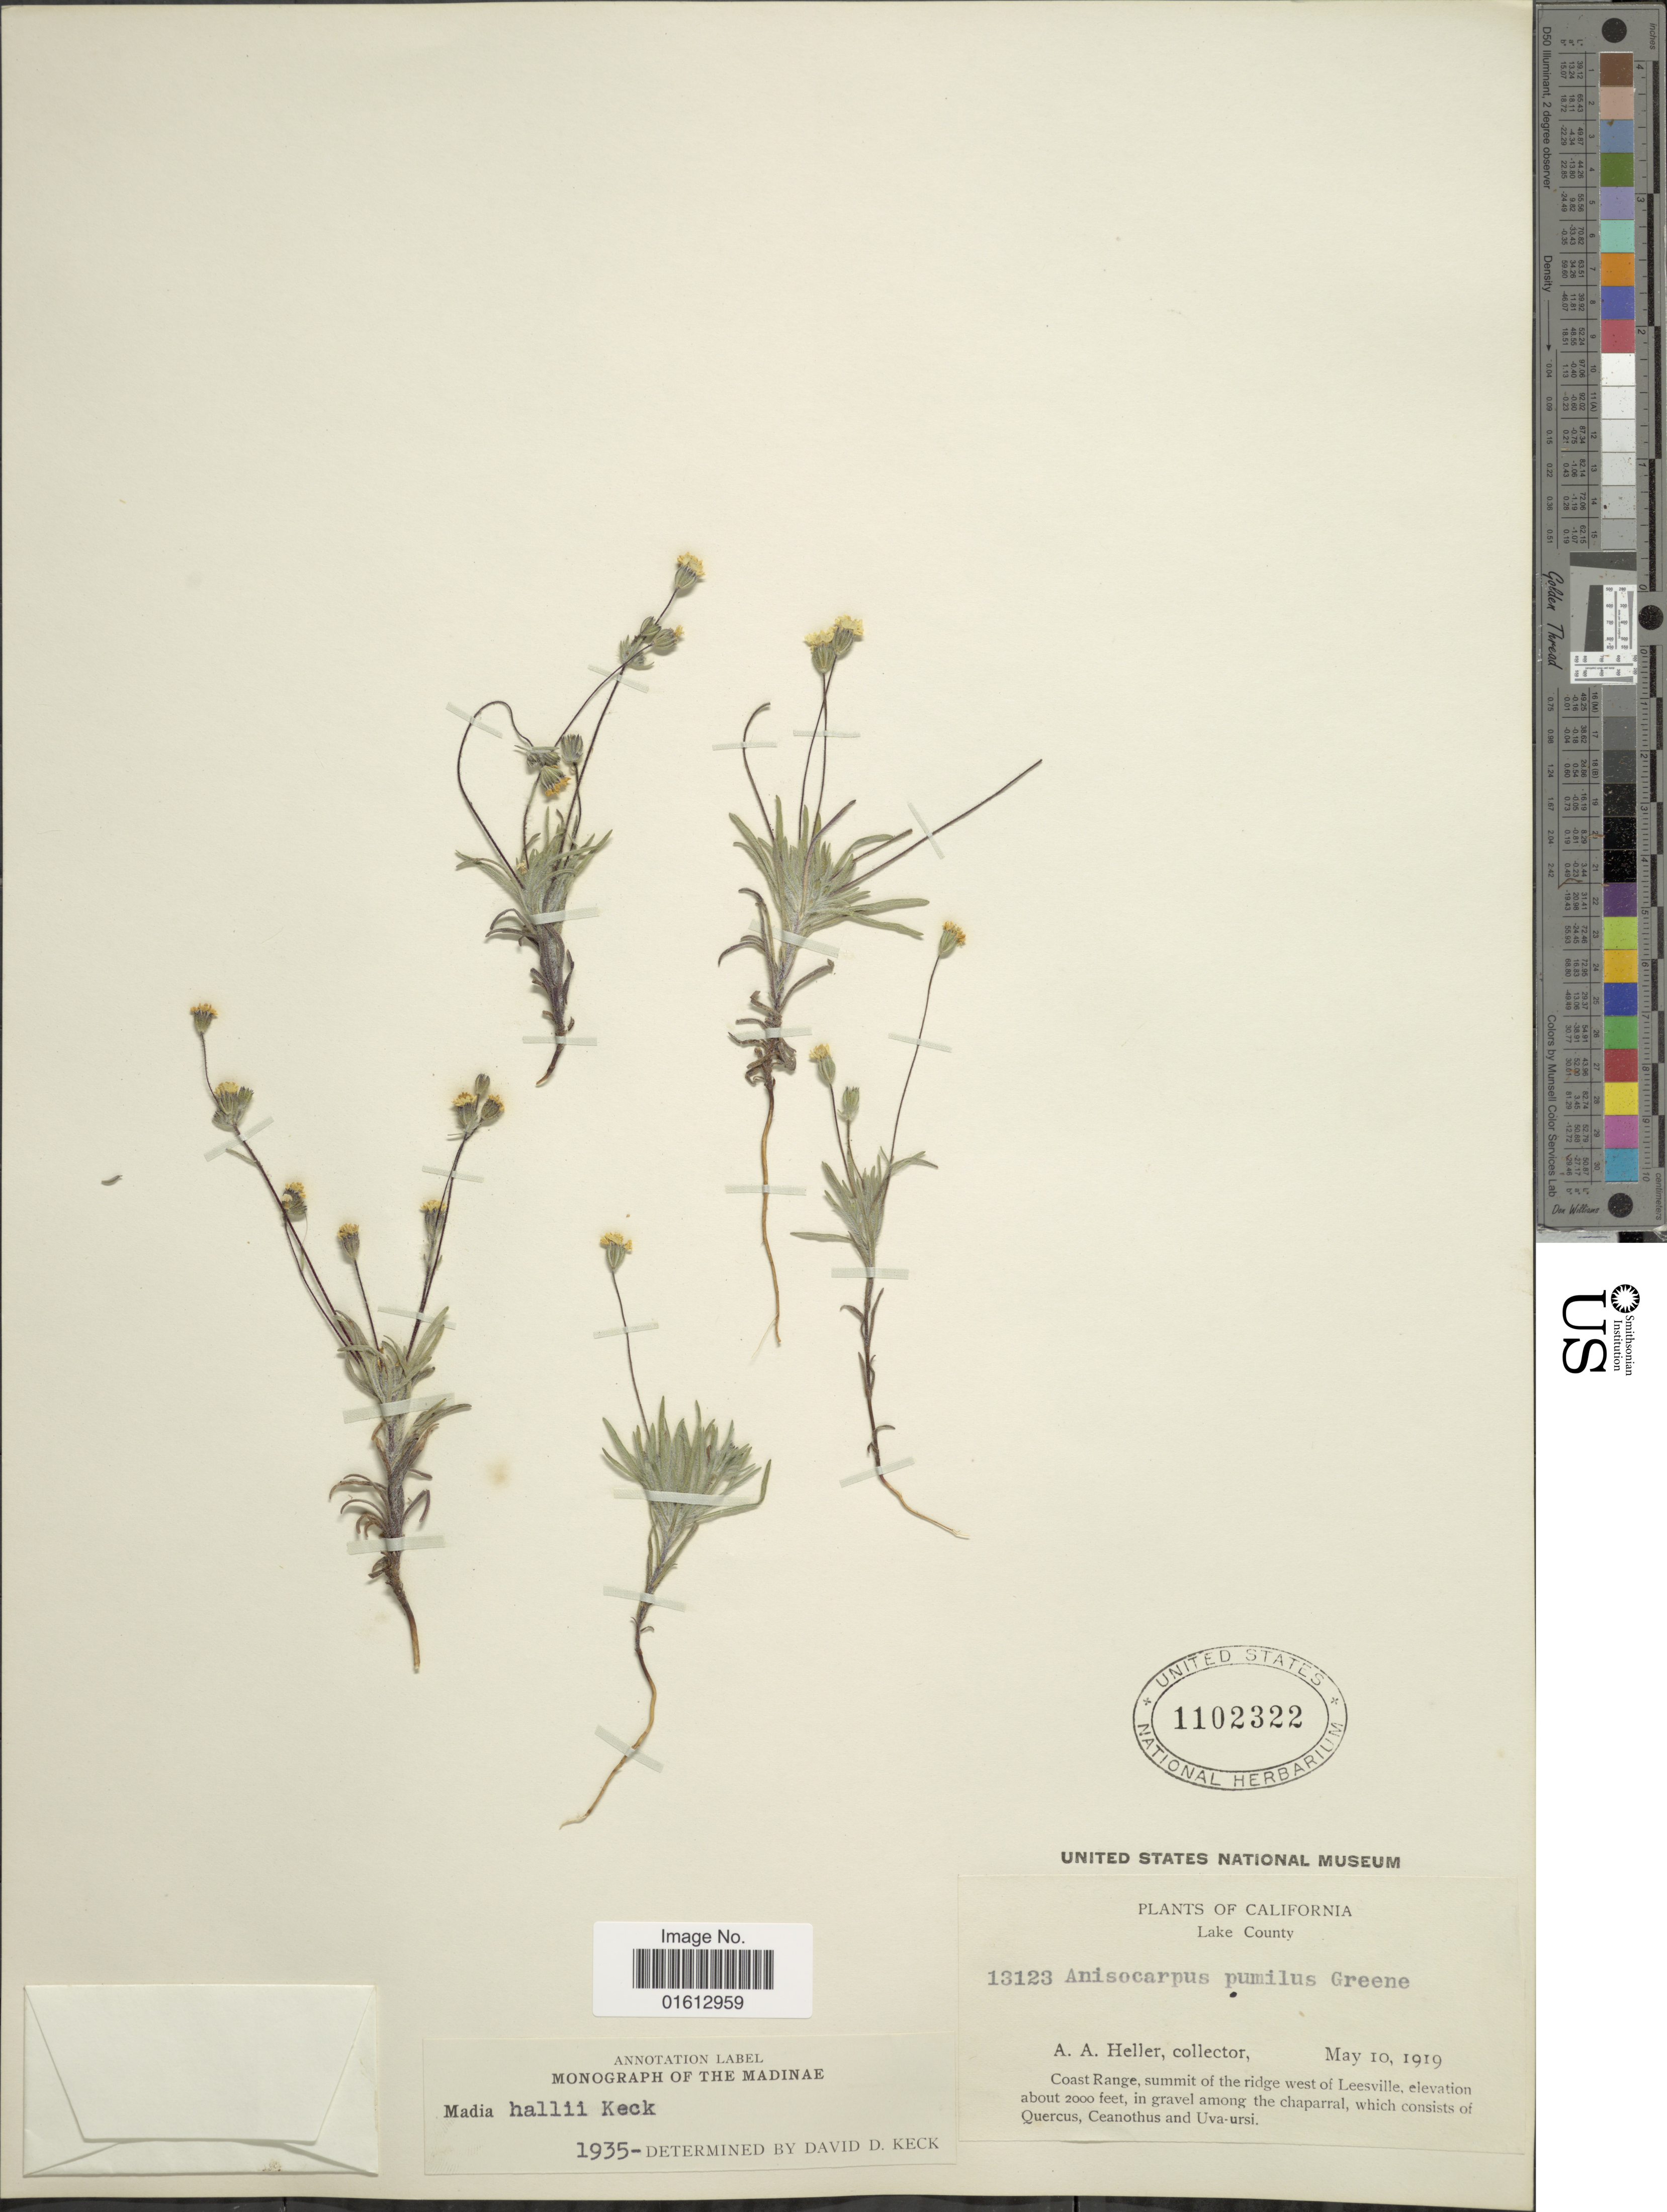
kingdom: Plantae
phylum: Tracheophyta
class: Magnoliopsida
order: Asterales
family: Asteraceae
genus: Madia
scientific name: Madia hallii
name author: D.D. Keck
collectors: A. A. Heller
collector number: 13123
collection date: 1919-05-10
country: United States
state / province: California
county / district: Lake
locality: California, Lake County, Coast Range, summit of the ridge west of Leesville.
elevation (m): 610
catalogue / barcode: US 1102322